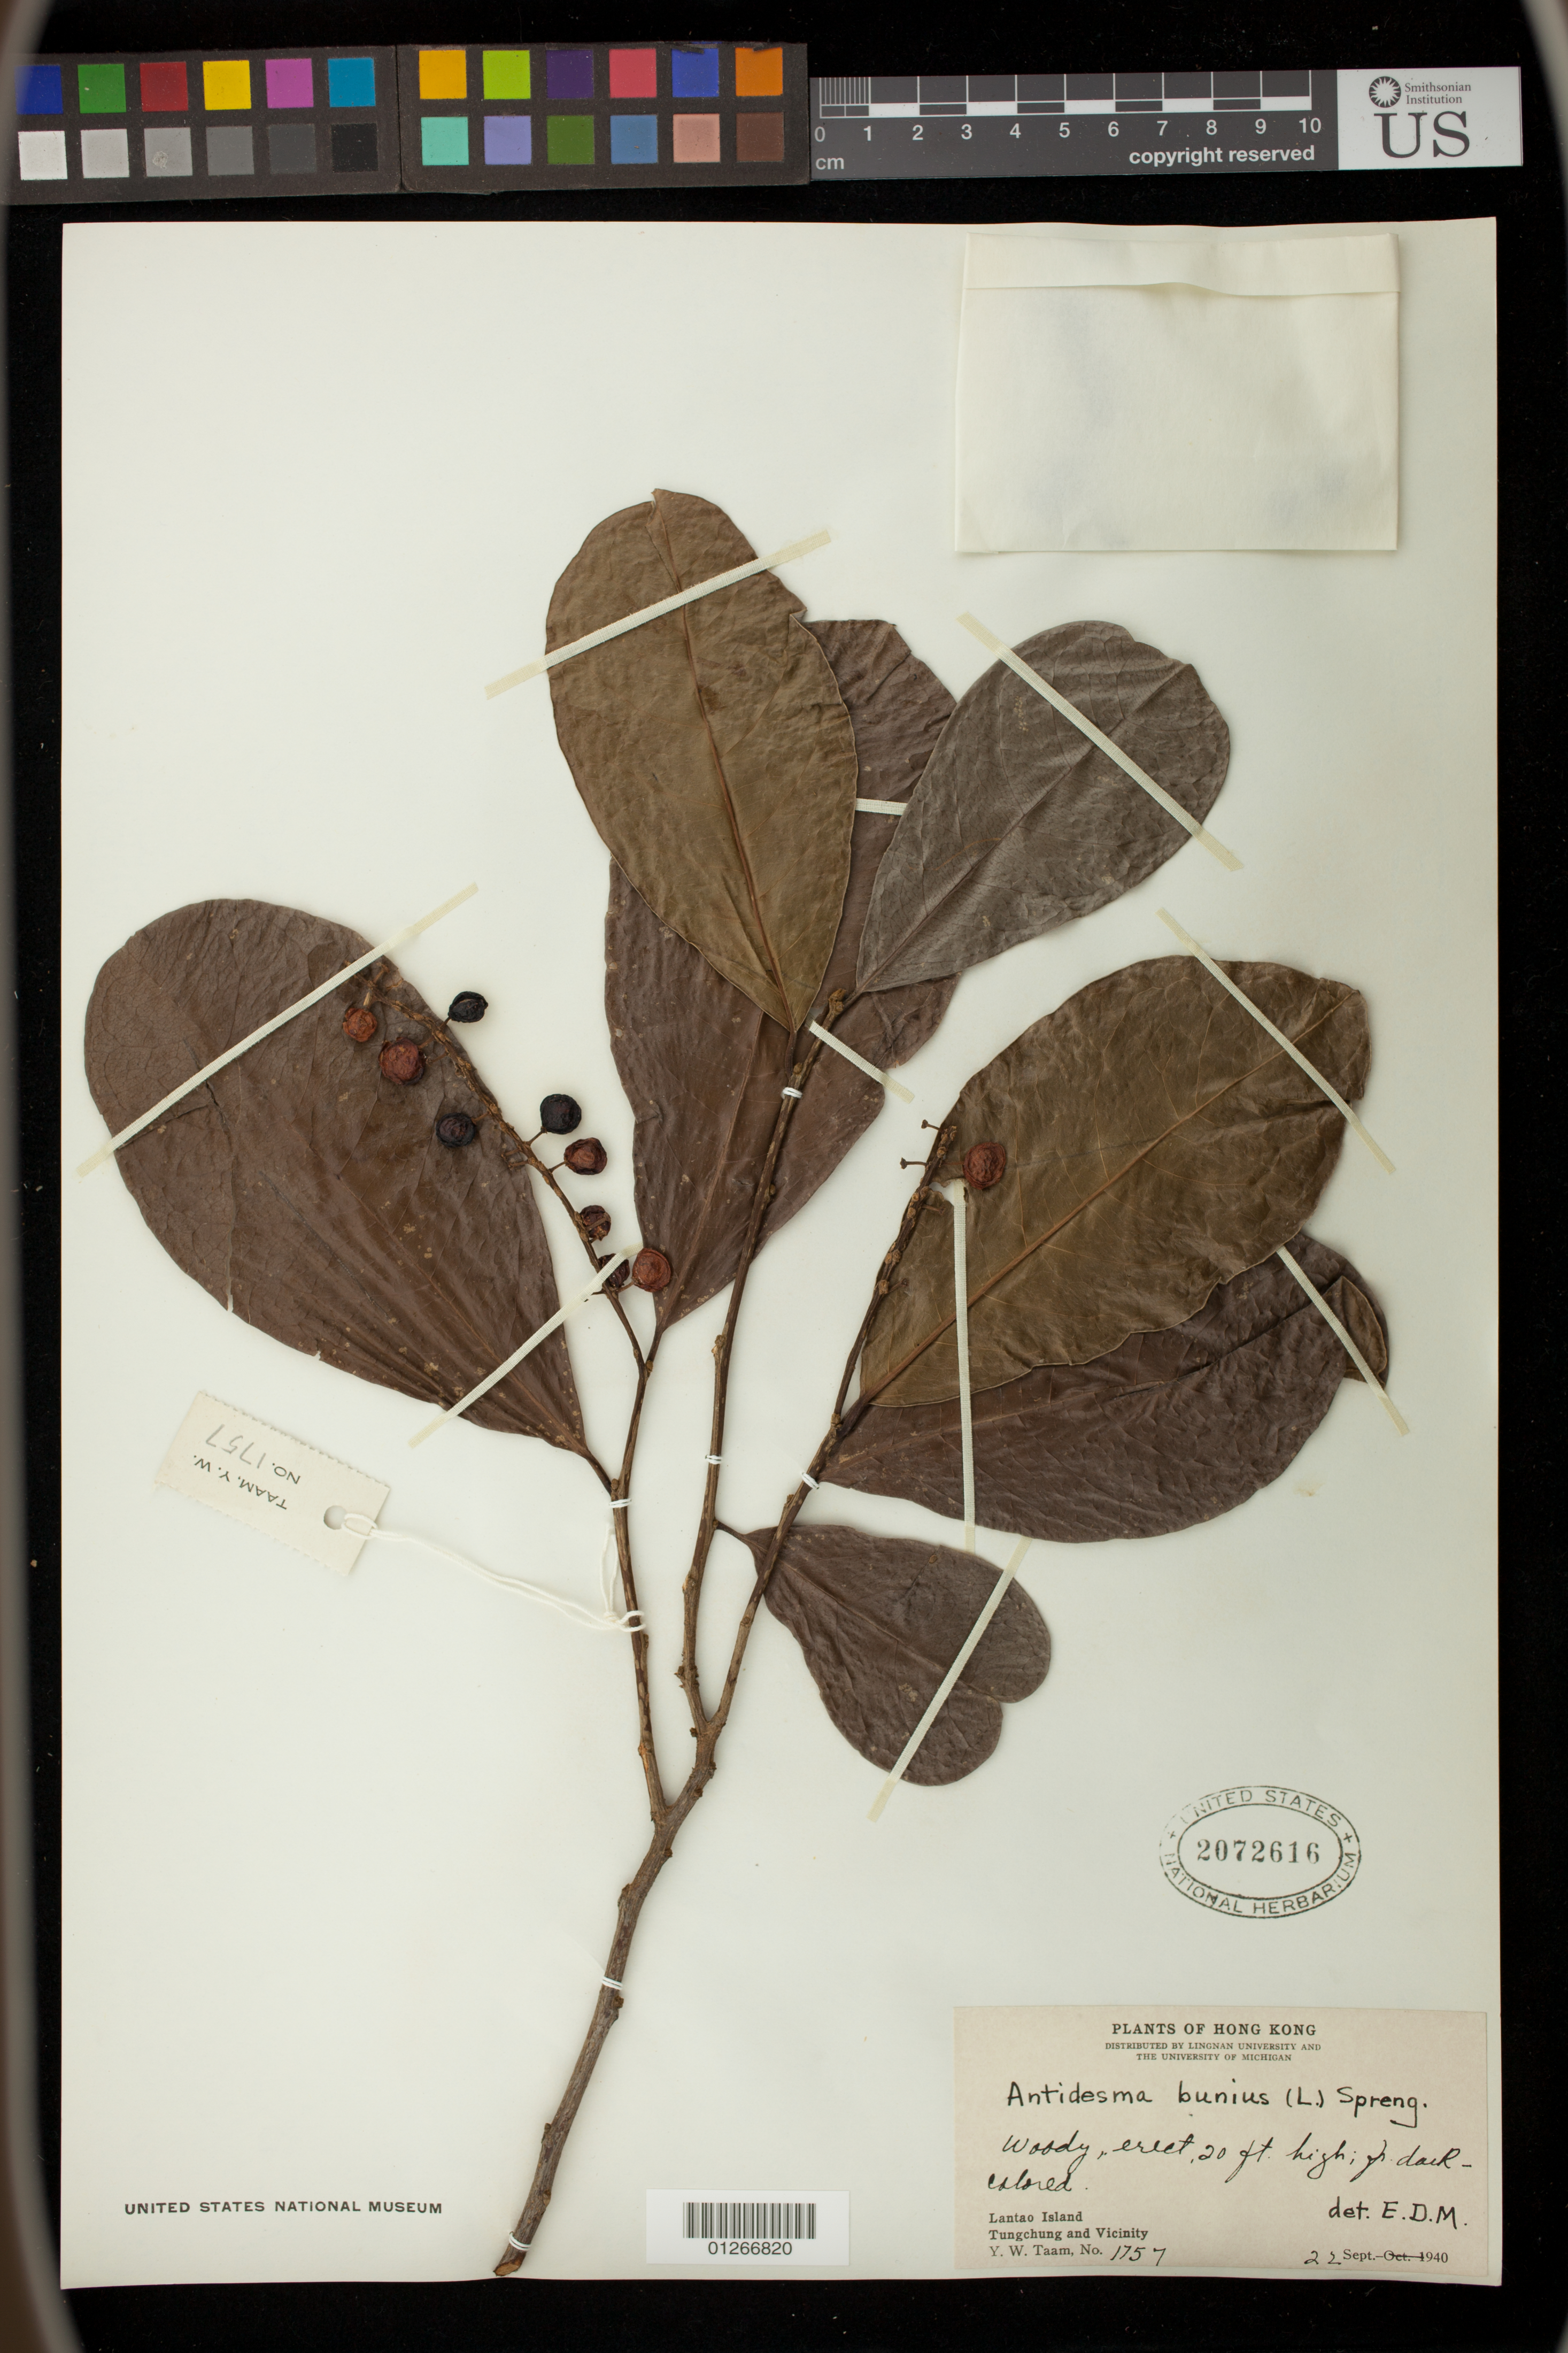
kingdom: Plantae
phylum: Tracheophyta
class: Magnoliopsida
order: Malpighiales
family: Phyllanthaceae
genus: Antidesma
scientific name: Antidesma bunius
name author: (L.) Spreng.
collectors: Y. W. Taam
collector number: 1757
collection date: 1940-09-22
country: China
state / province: Hong Kong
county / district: Tai Yue Shan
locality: Lantao Island, Tungchung and Vicinity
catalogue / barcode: US 2072616